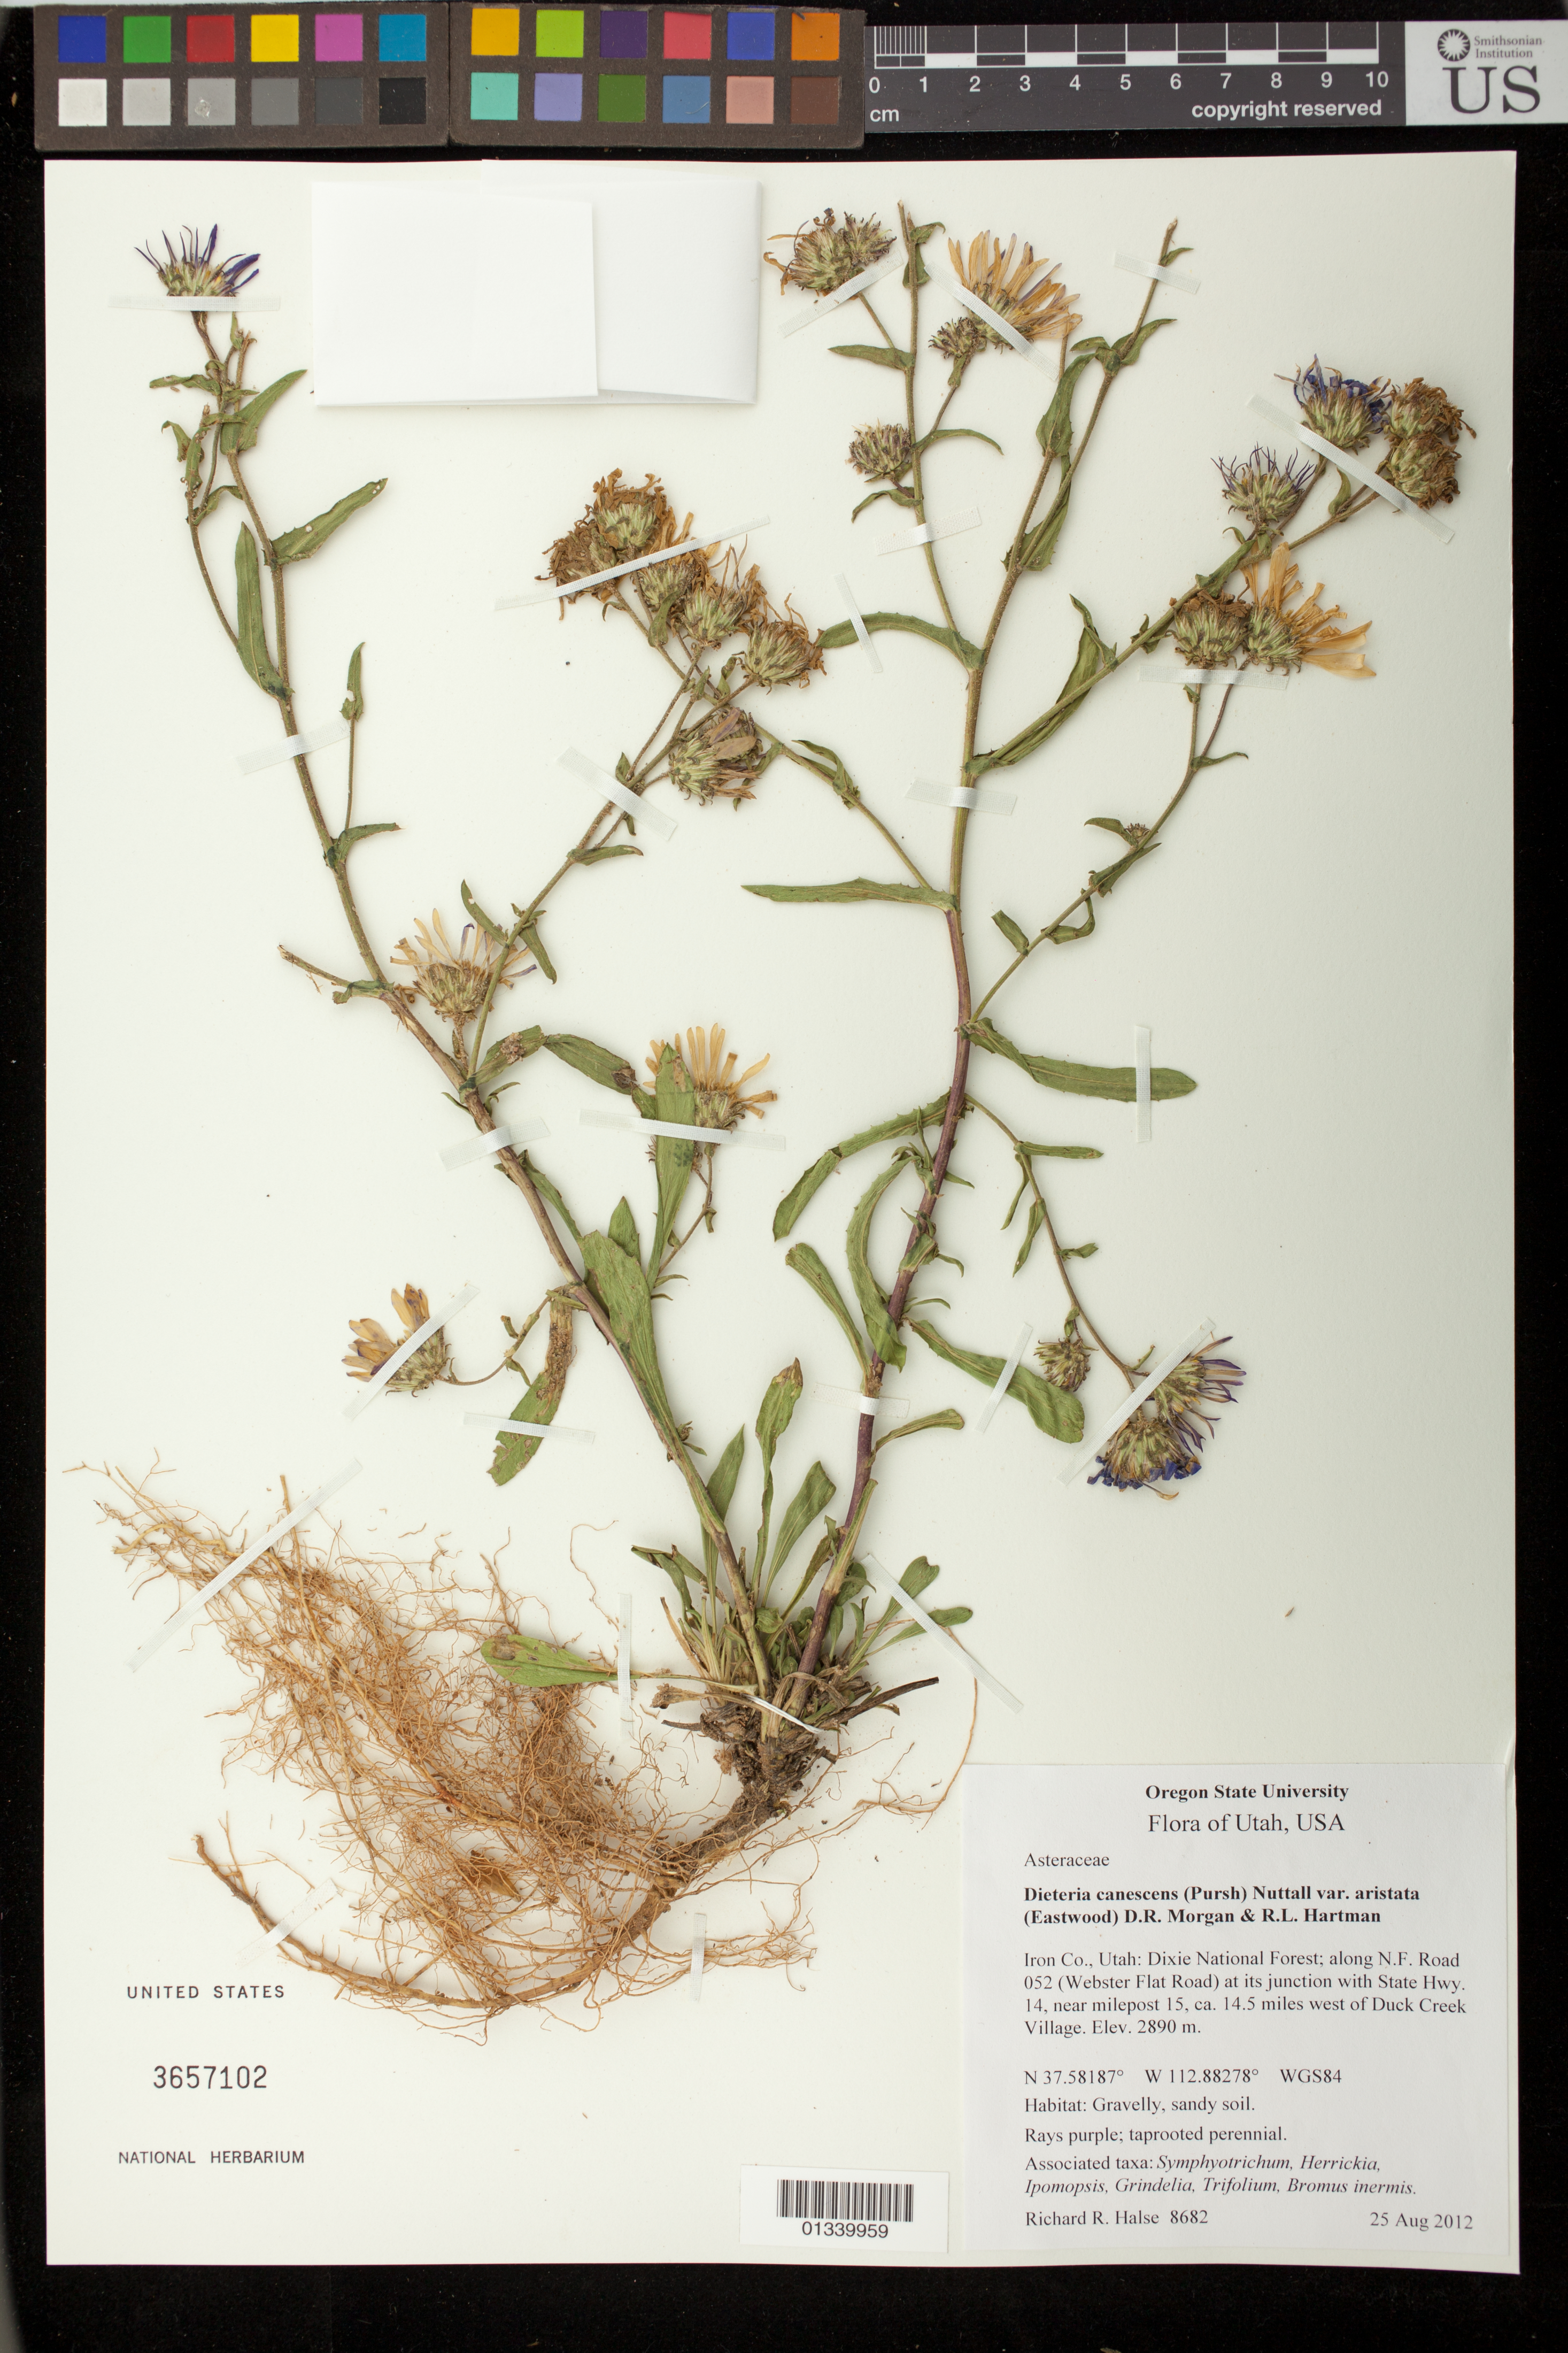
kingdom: Plantae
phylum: Tracheophyta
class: Magnoliopsida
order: Asterales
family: Asteraceae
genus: Dieteria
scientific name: Dieteria canescens var. aristata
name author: (Pursh) Nutt.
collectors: R. Halse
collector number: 8682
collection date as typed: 25 August 2012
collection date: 2012-08-25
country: United States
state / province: Utah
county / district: Iron County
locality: Dixie National Forest: along N.F. Road 052 (Webster Flat Road) at its junction with State Hwy 14, near milepost 15, ca. 14.5 miles W of Duck Creek Village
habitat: Gravelly, sandy soil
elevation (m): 2890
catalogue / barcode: US 3657102